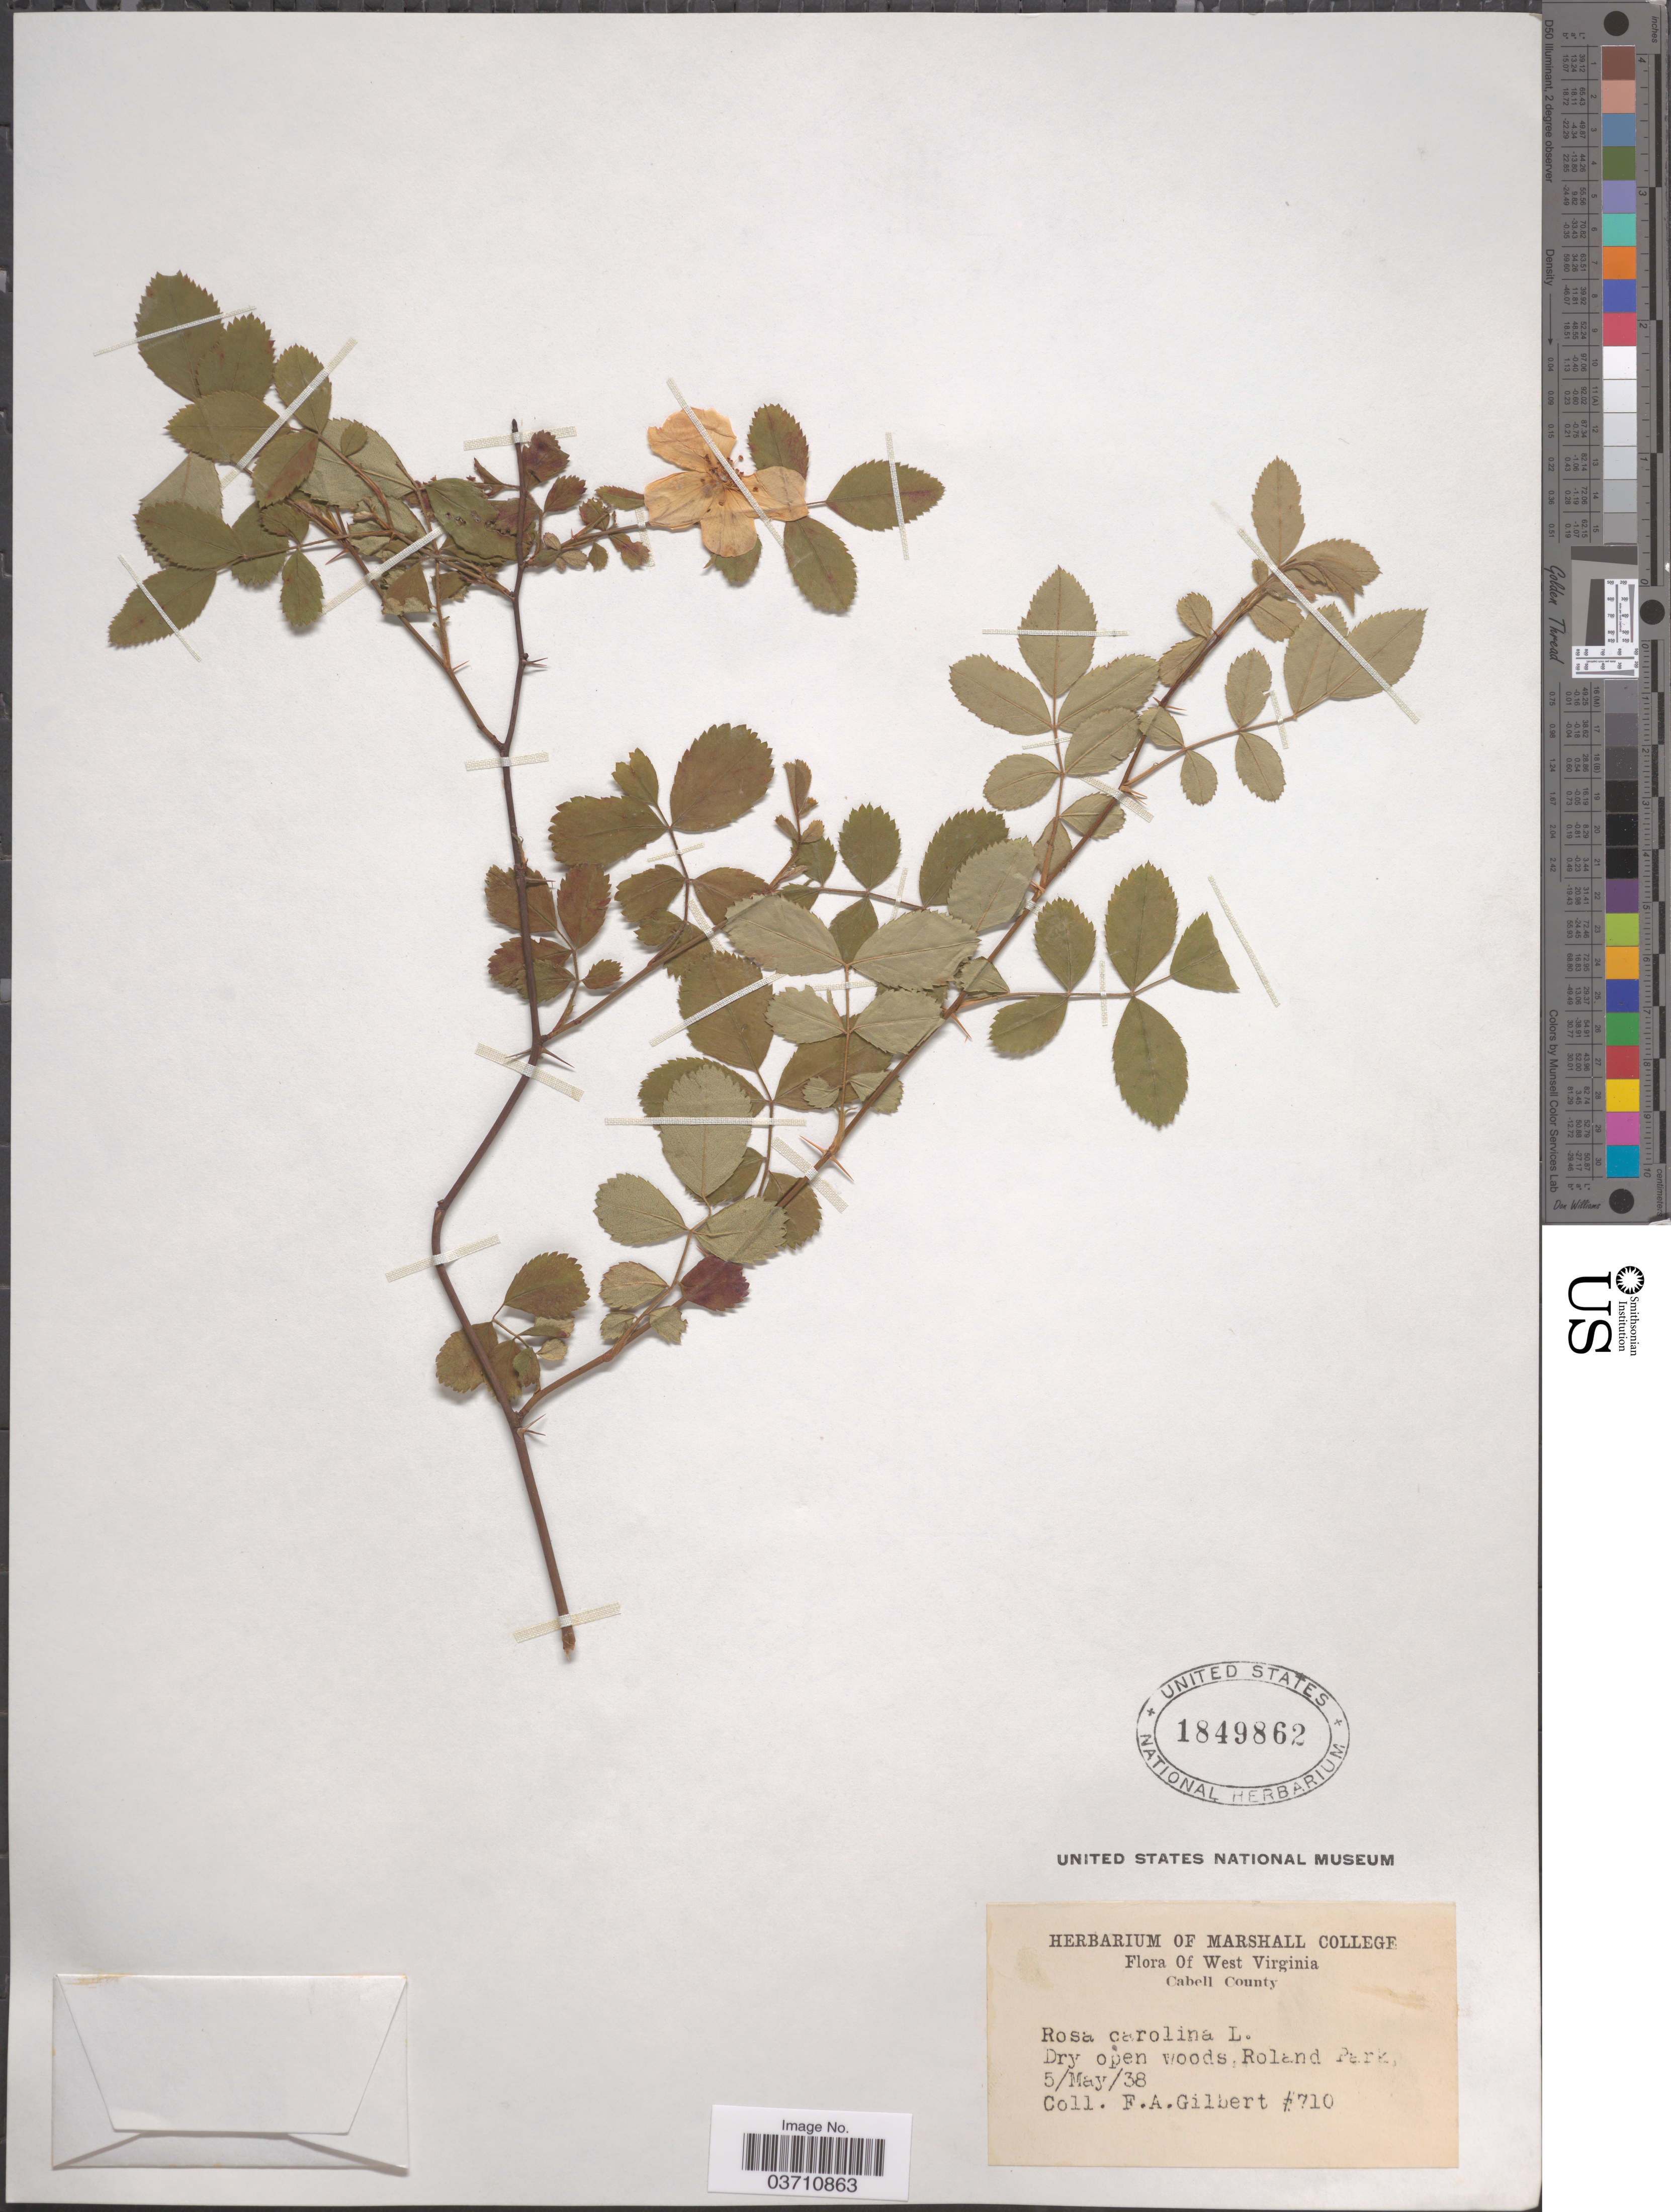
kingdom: Plantae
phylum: Tracheophyta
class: Magnoliopsida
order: Rosales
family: Rosaceae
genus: Rosa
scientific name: Rosa carolina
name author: L.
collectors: F. A. Gilbert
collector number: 710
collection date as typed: Transcribed d/m/y: 5/5/38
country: United States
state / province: West Virginia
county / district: Cabell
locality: Cabell County. Roland Park.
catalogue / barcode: US 1849862